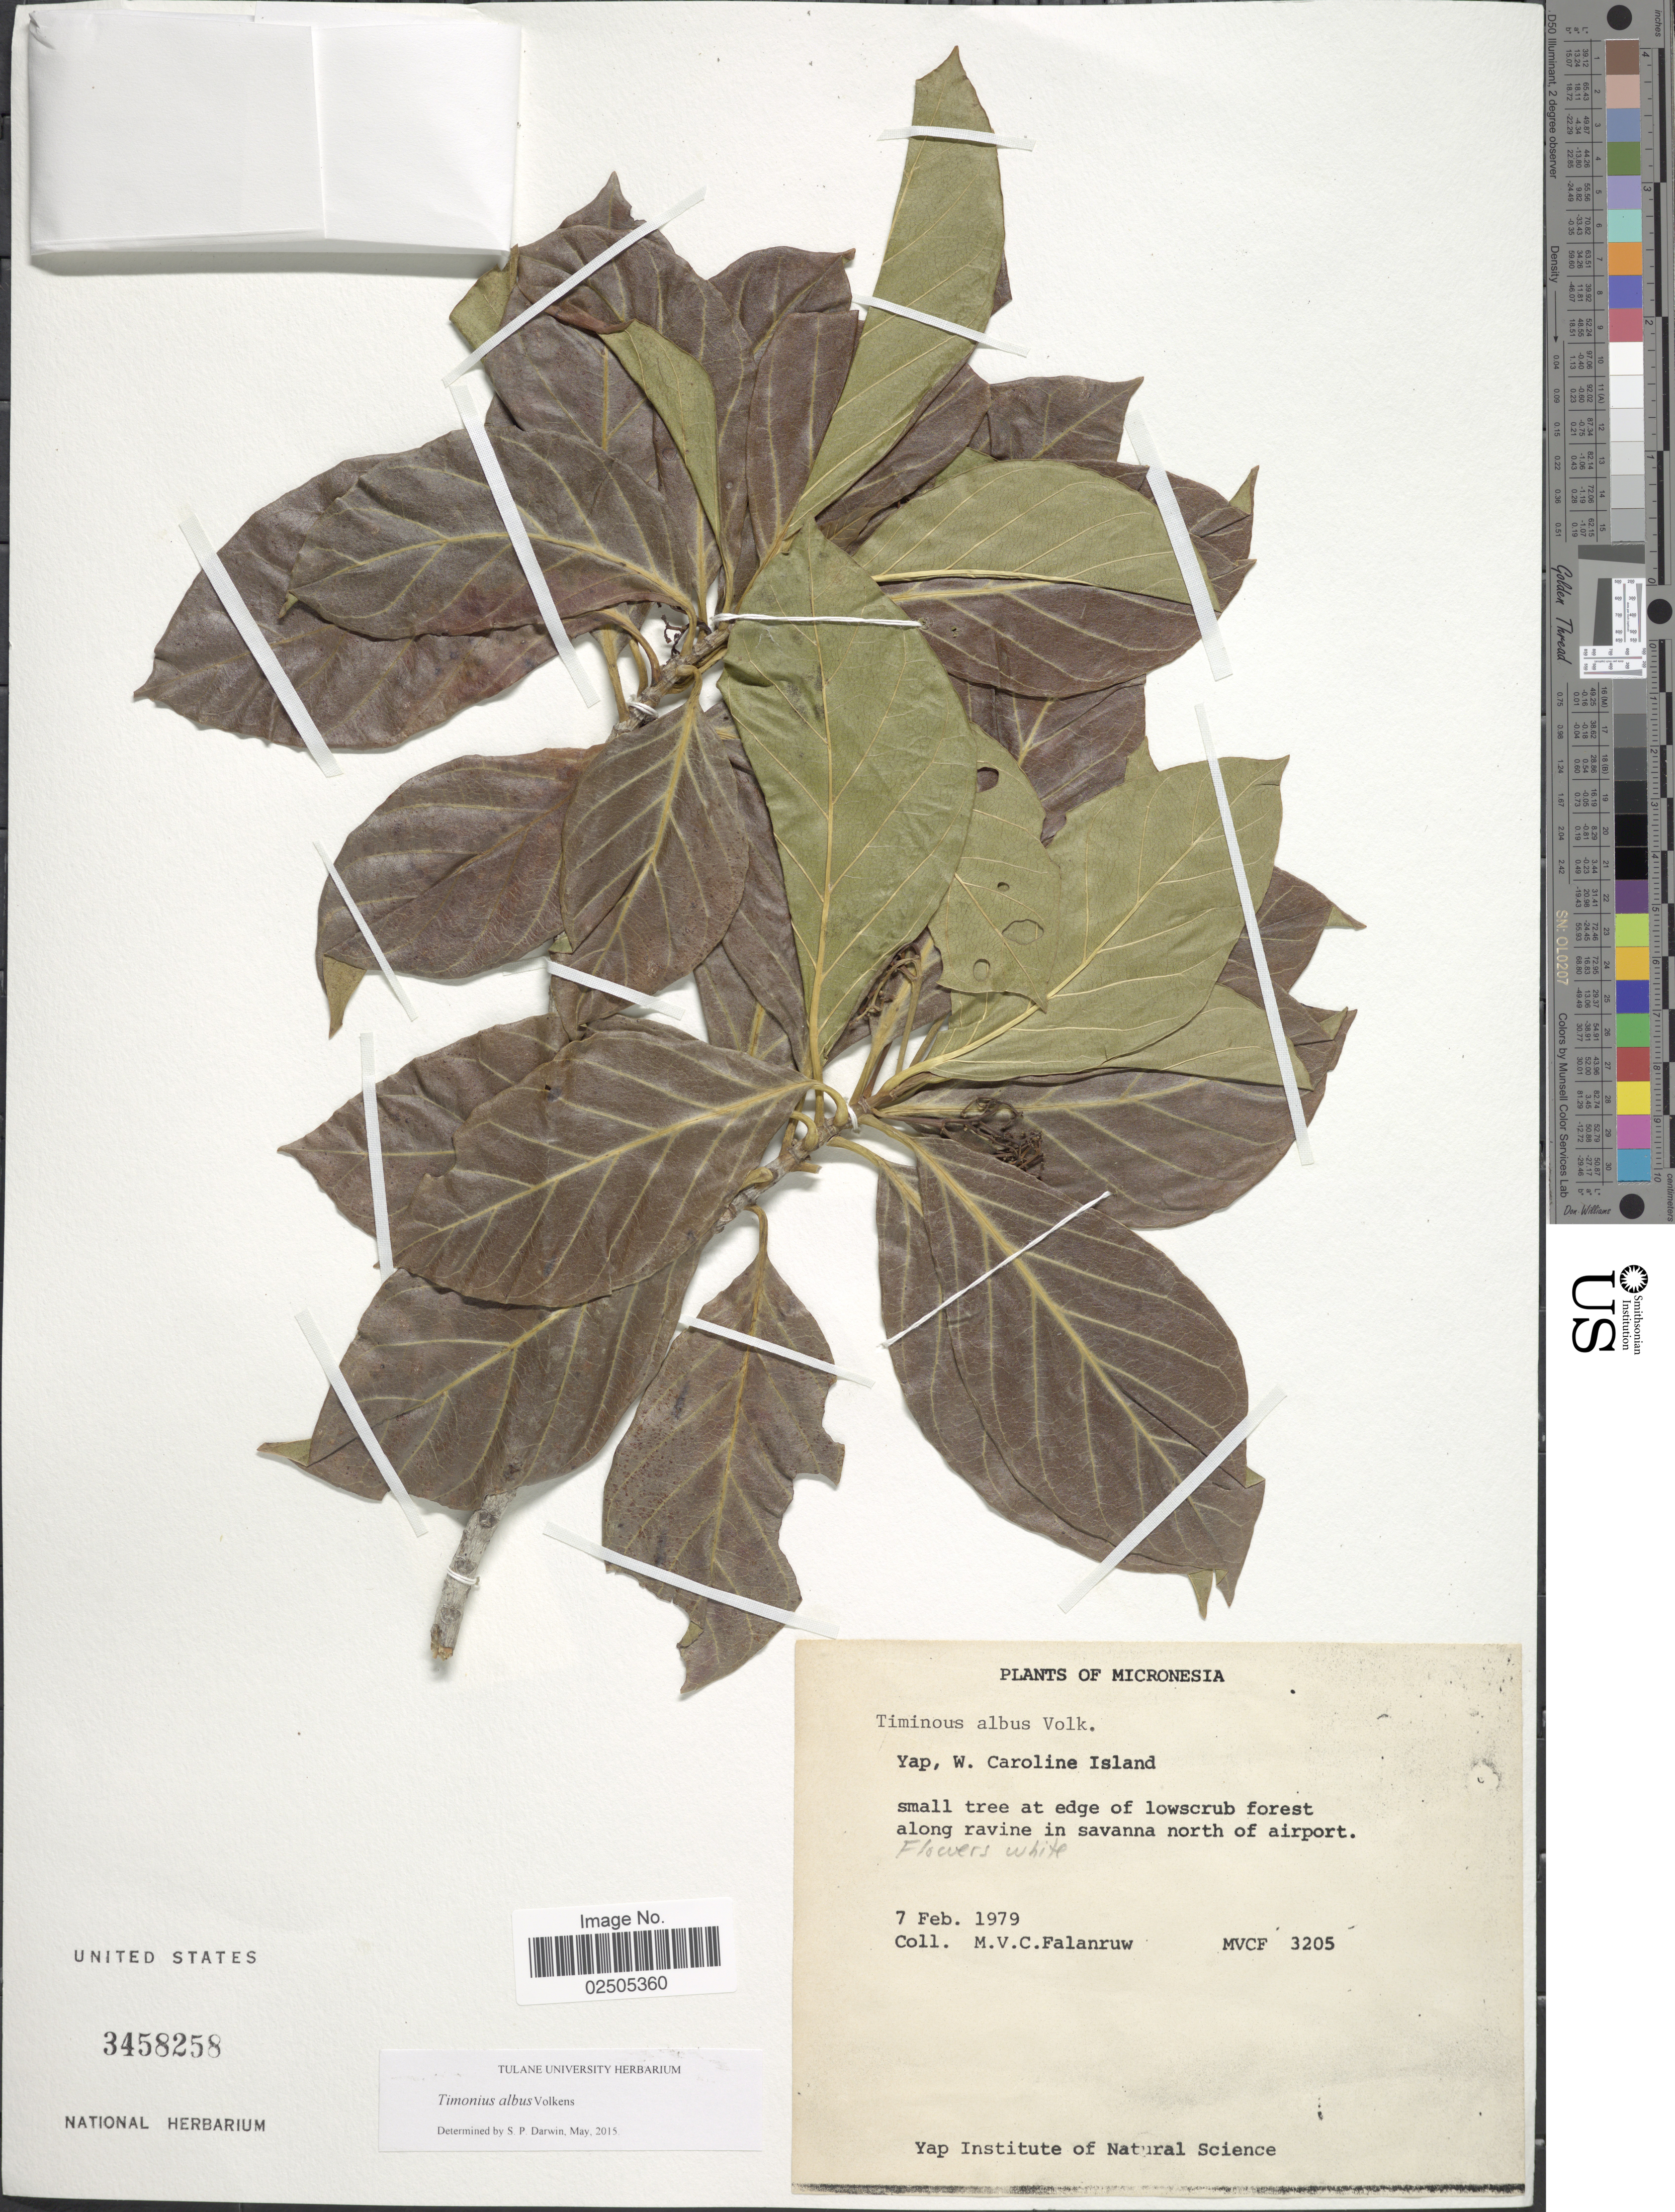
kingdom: Plantae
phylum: Tracheophyta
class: Magnoliopsida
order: Gentianales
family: Rubiaceae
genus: Timonius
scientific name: Timonius albus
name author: Volkens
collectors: M. V. Falanruw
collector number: MVCF3205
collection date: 1979-02-07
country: Micronesia, Federated States of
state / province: Yap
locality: W. Caroline Island, small tree at edge of lowscrub forest along ravine in savanna north of airport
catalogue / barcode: US 3458258